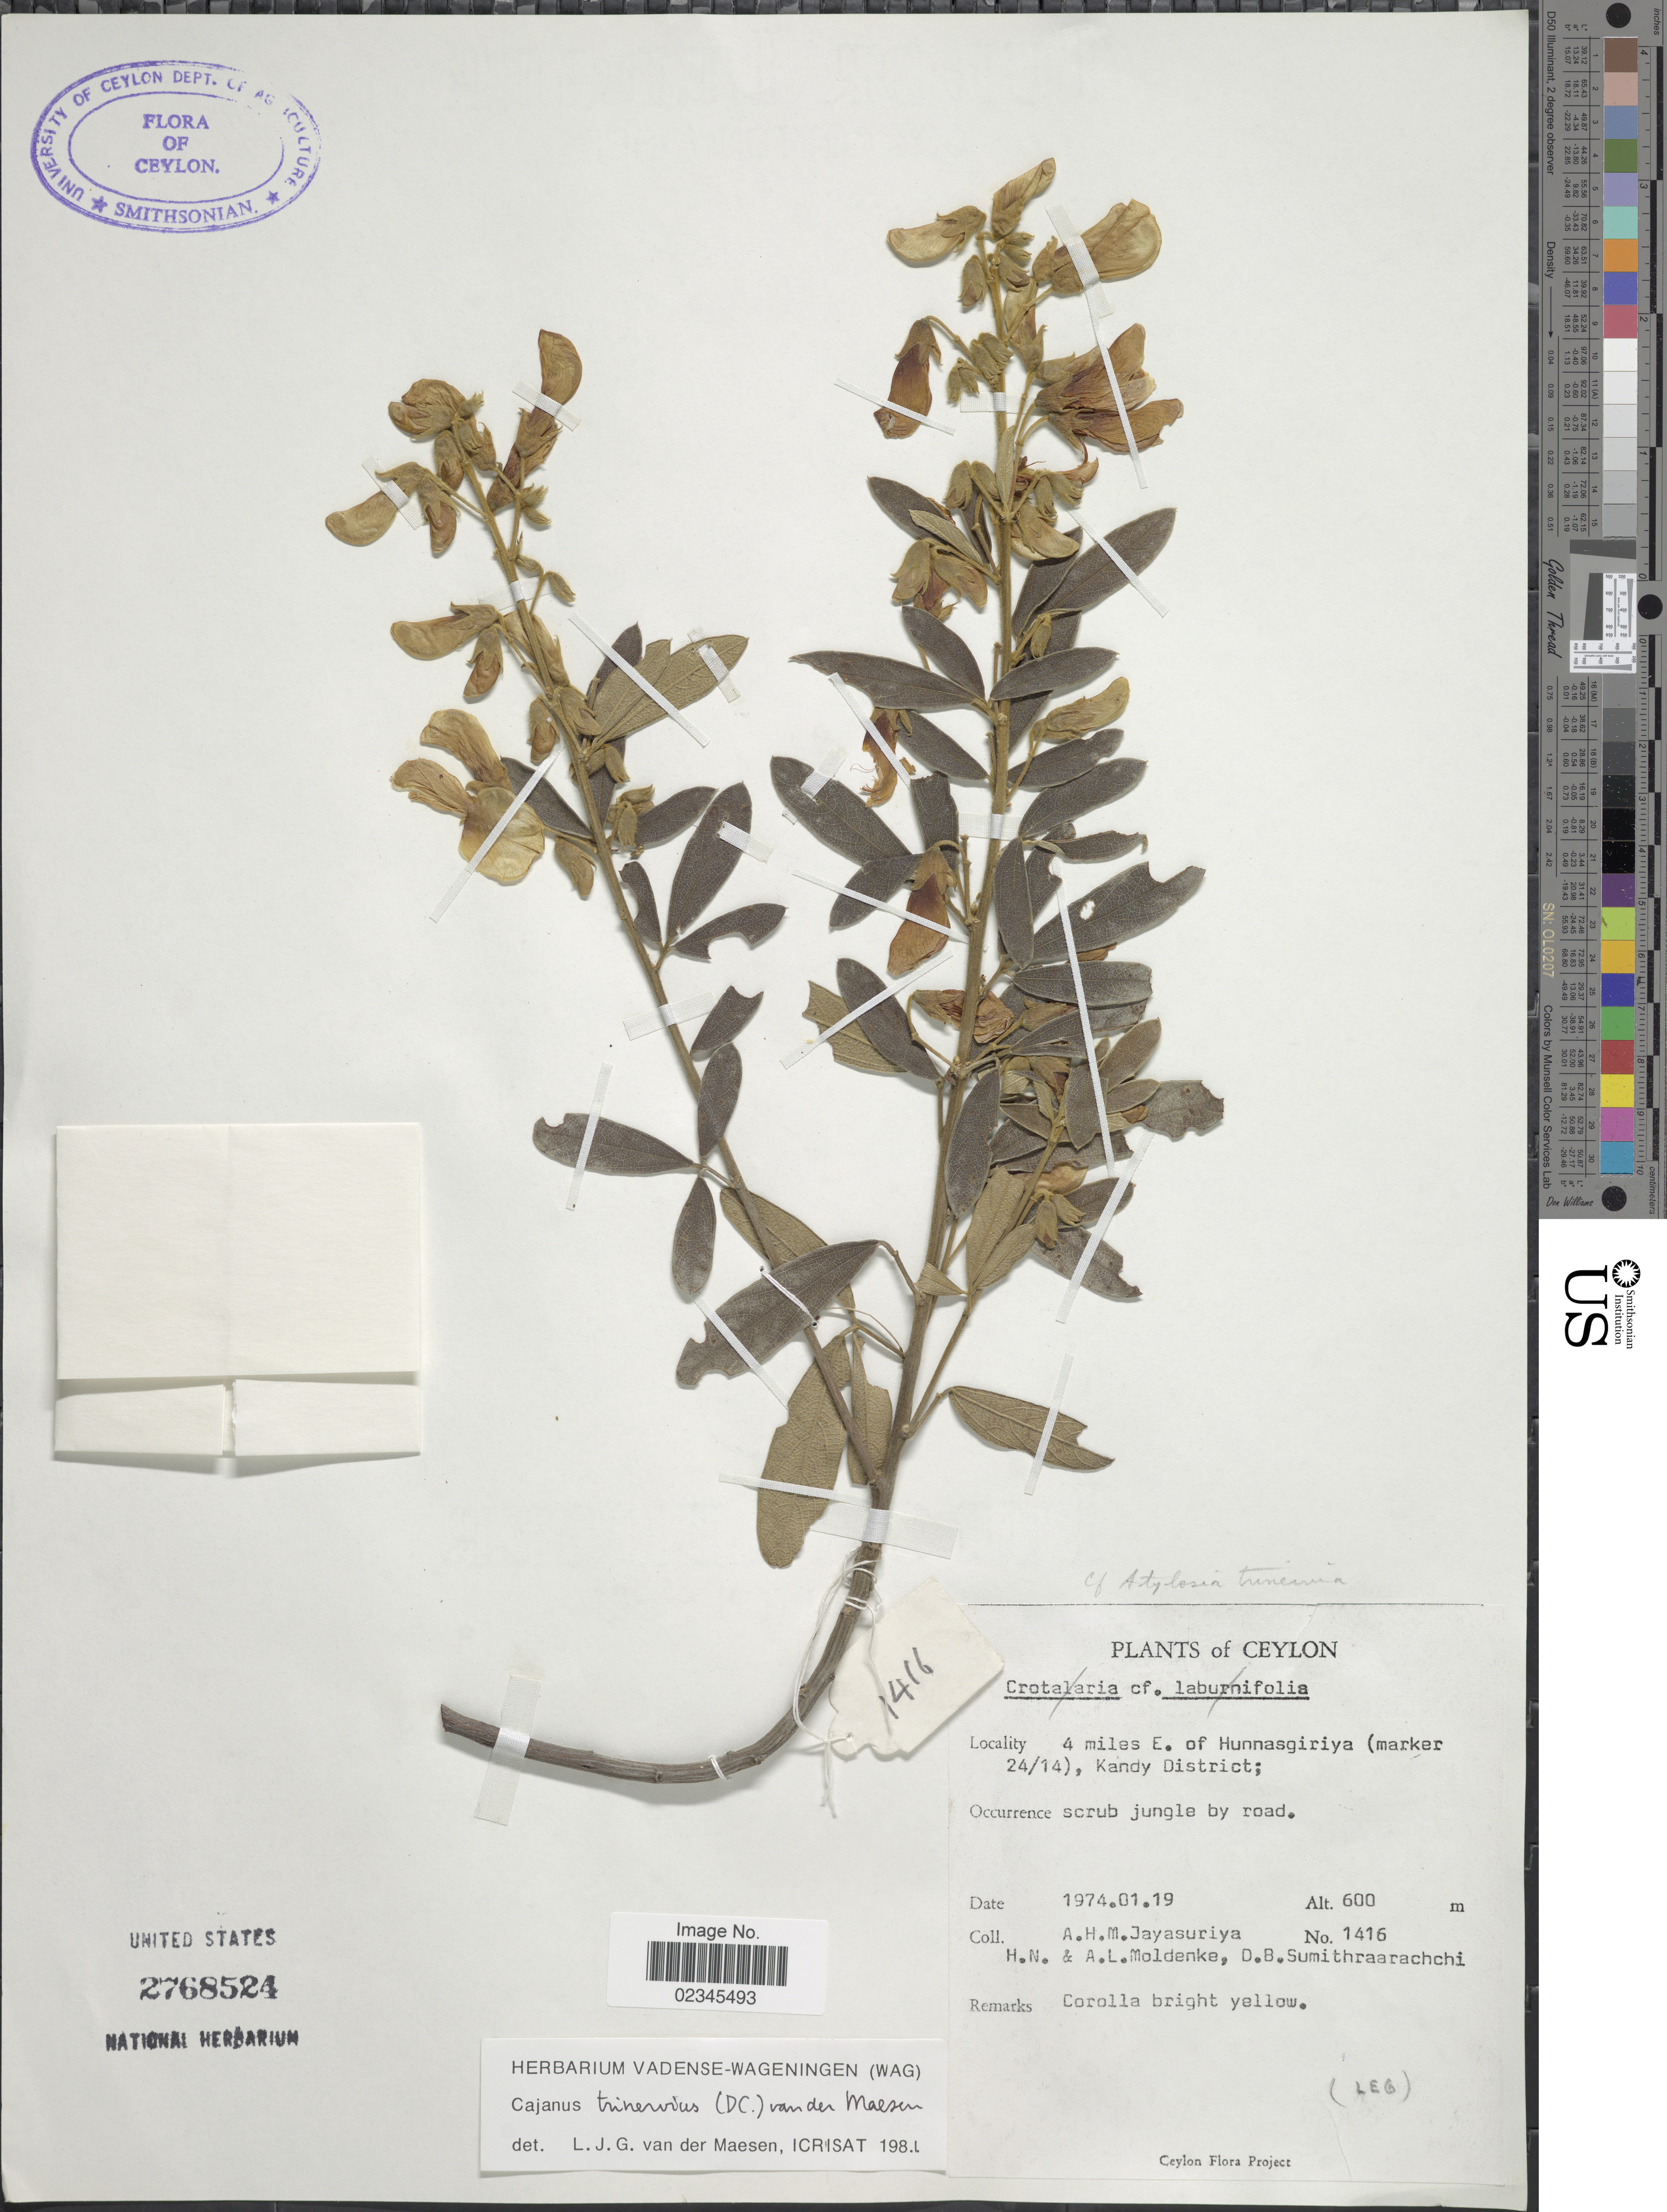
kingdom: Plantae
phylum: Tracheophyta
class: Magnoliopsida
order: Fabales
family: Fabaceae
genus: Cajanus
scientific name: Cajanus trinervius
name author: (DC.) Maesen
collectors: A. H. Jayasuriya, H. N. Moldenke, A. L. Moldenke & D. B. Sumithraarachchi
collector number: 1416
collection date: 1974-11-19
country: Sri Lanka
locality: Ceylon. 4 miles E. of Hunnasgiriya (marker 24/14), Kandy District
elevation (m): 600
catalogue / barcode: US 2768524